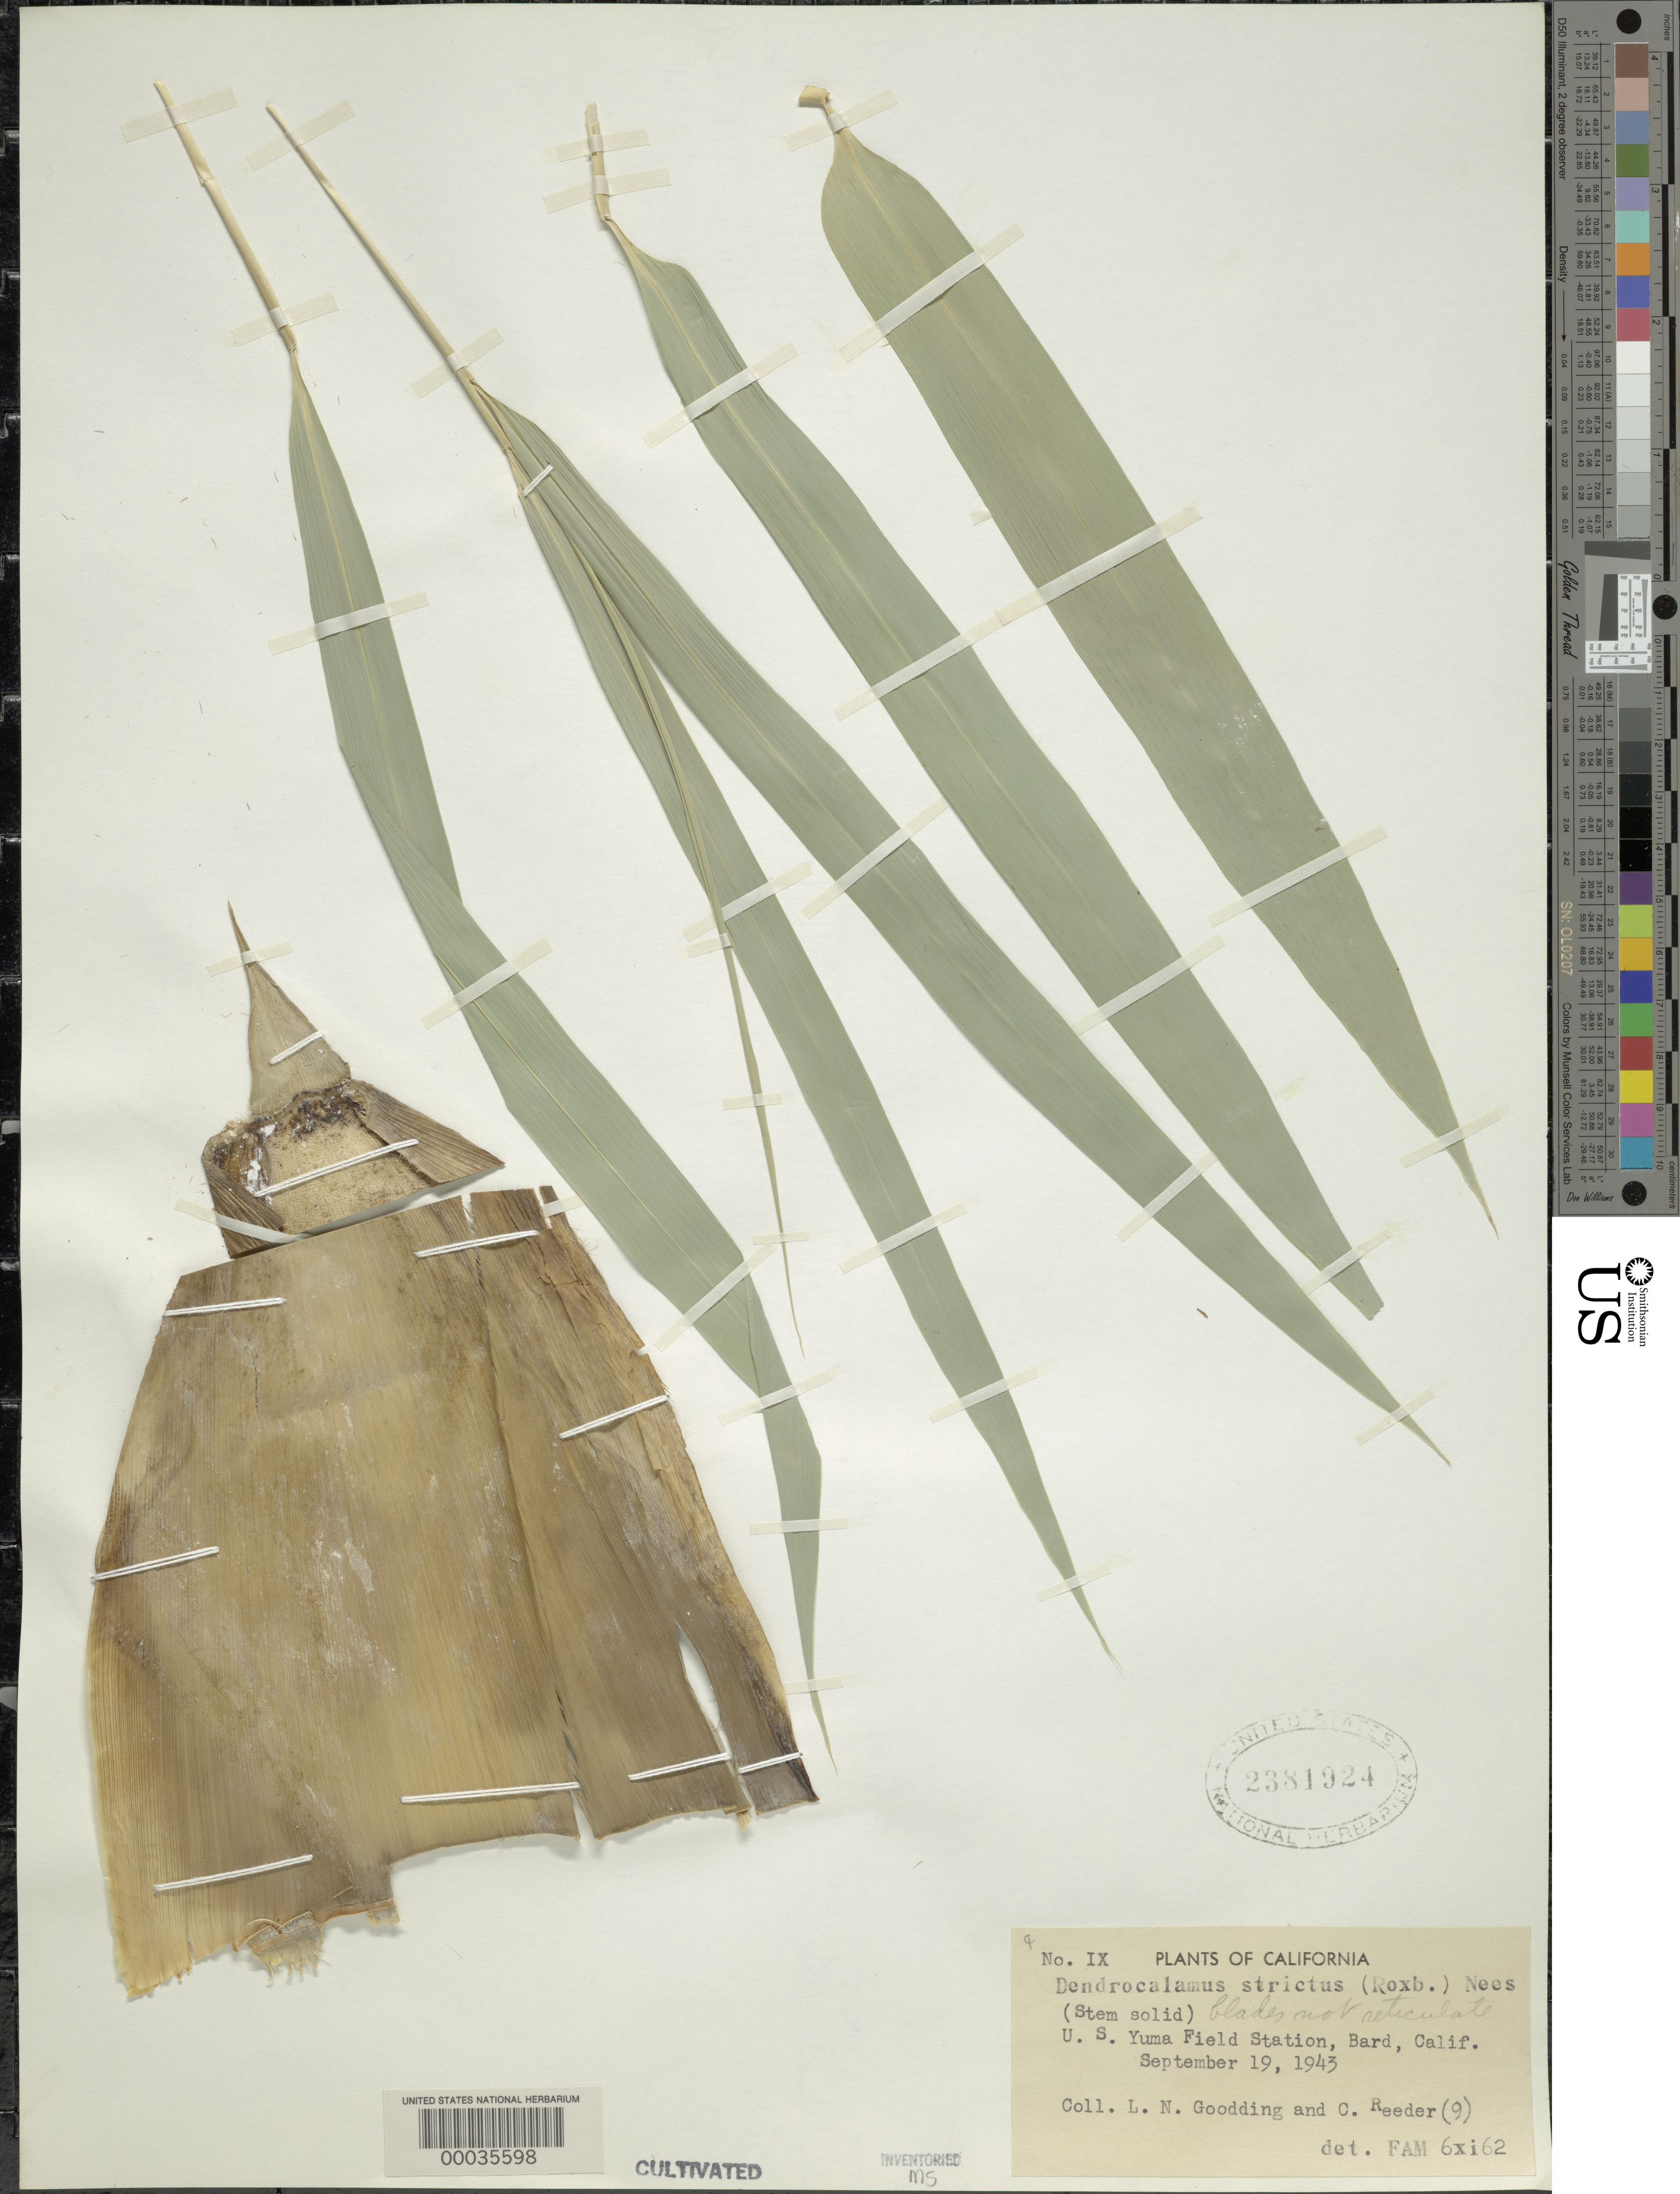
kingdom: Plantae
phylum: Tracheophyta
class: Liliopsida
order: Poales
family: Poaceae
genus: Dendrocalamus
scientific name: Dendrocalamus strictus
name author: (Roxb.) Nees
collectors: L. N. Goodding & C. G. Reeder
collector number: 9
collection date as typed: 19 Sep 1943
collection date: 1943-09-19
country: United States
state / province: California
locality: U.s. yuma field station-bard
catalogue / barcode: US 2381924